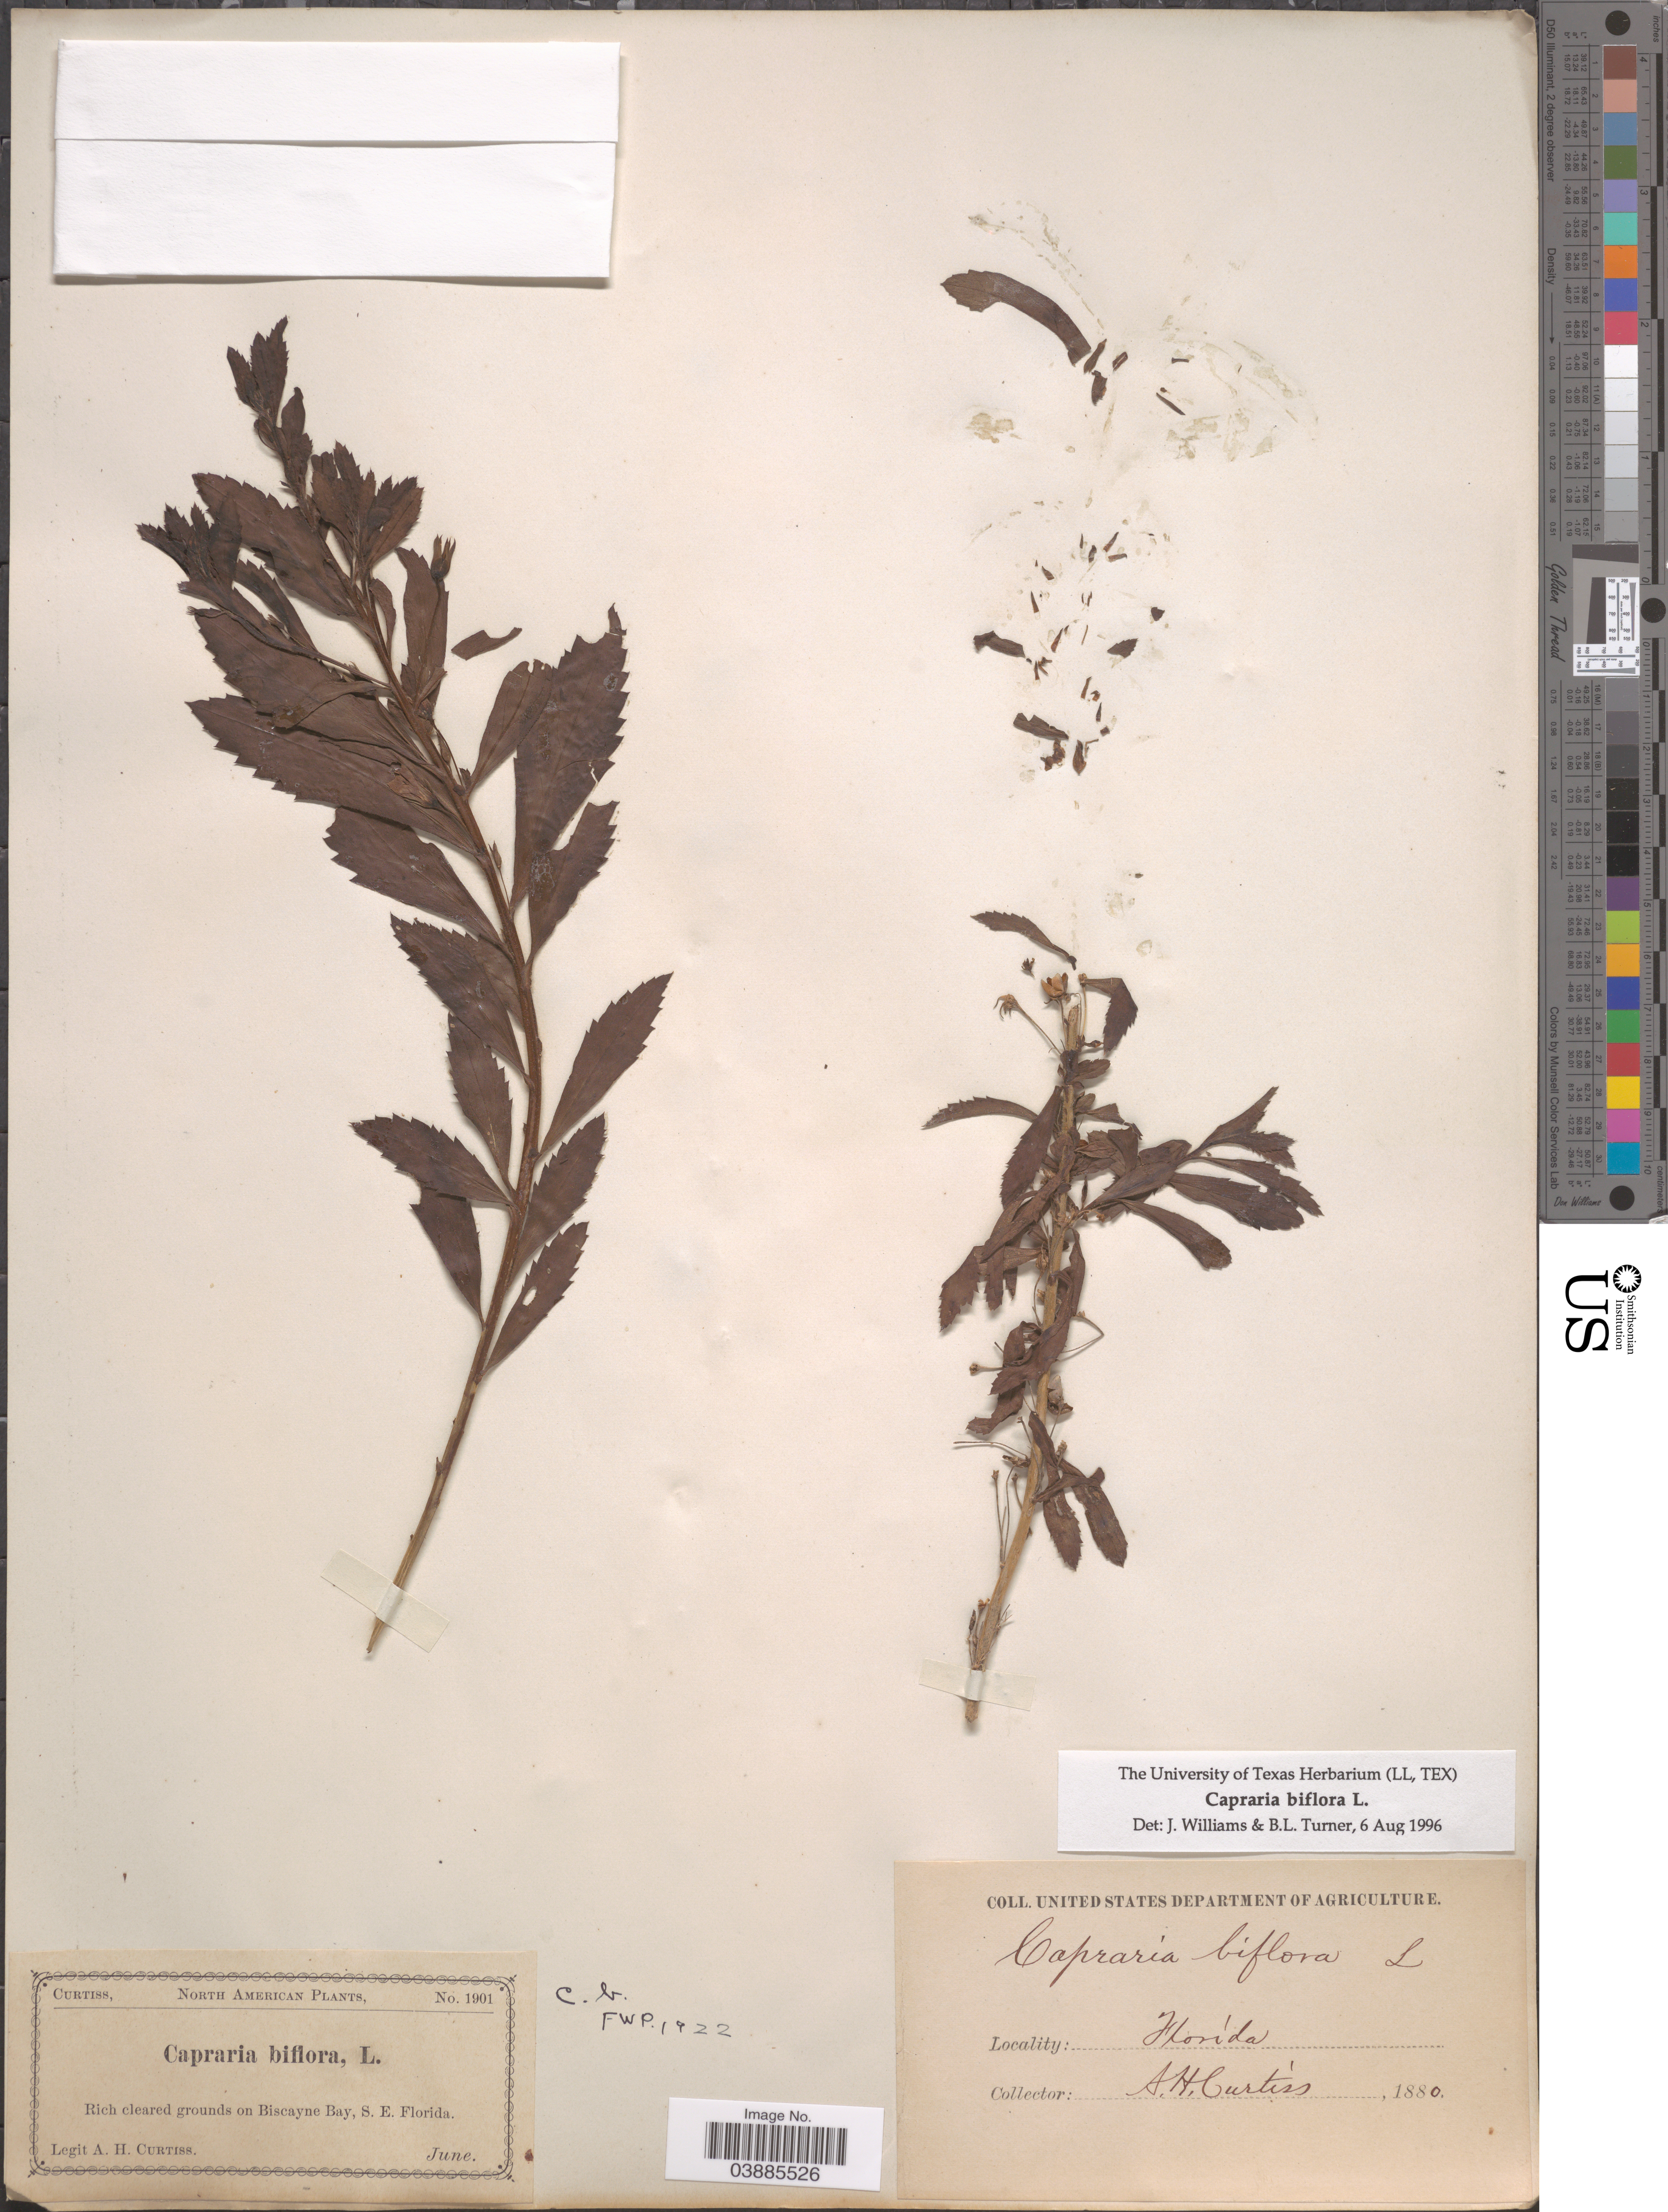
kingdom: Plantae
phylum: Tracheophyta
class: Magnoliopsida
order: Lamiales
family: Scrophulariaceae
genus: Capraria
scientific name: Capraria biflora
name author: L.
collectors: A. H. Curtiss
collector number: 1901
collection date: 1880-06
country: United States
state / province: Florida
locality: On Biscayne Bay, S. E. Florida.